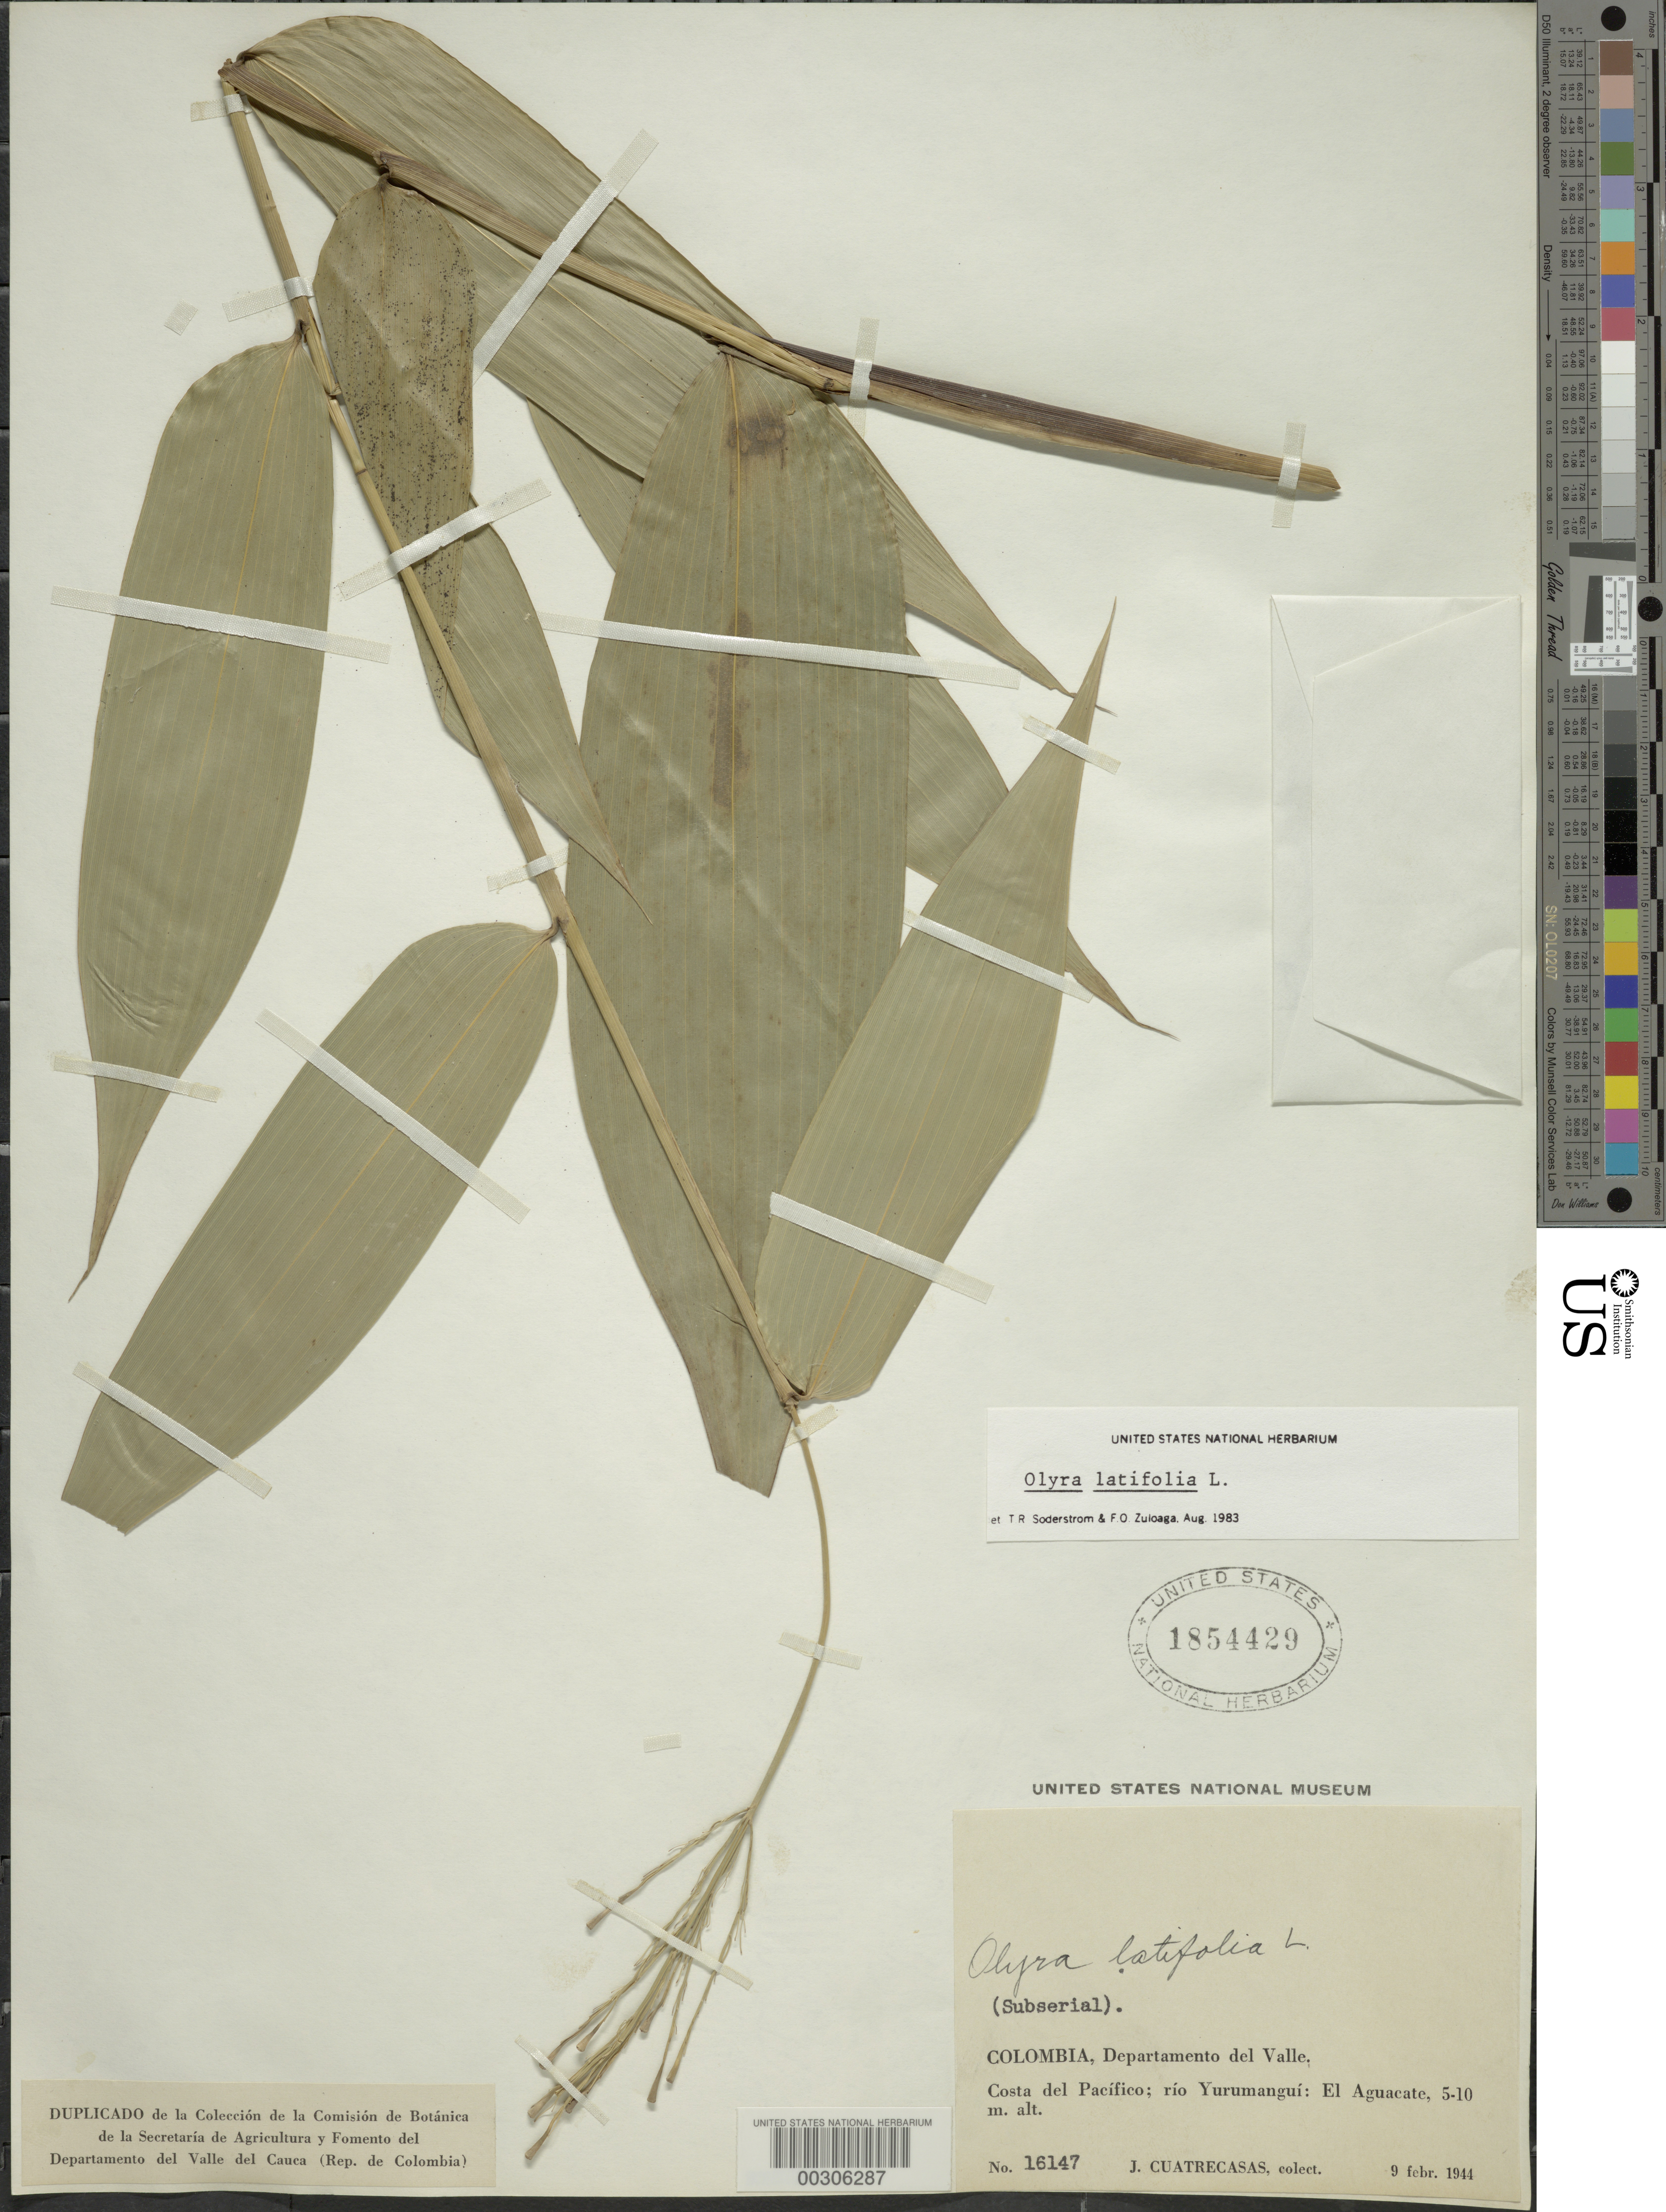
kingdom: Plantae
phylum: Tracheophyta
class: Liliopsida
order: Poales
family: Poaceae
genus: Olyra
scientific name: Olyra latifolia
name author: L.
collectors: J. Cuatrecasas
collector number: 16147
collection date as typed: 09 Feb 1944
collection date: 1944-02-09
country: Colombia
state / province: Valle del Cauca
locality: El Aguacate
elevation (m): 5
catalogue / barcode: US 1854429